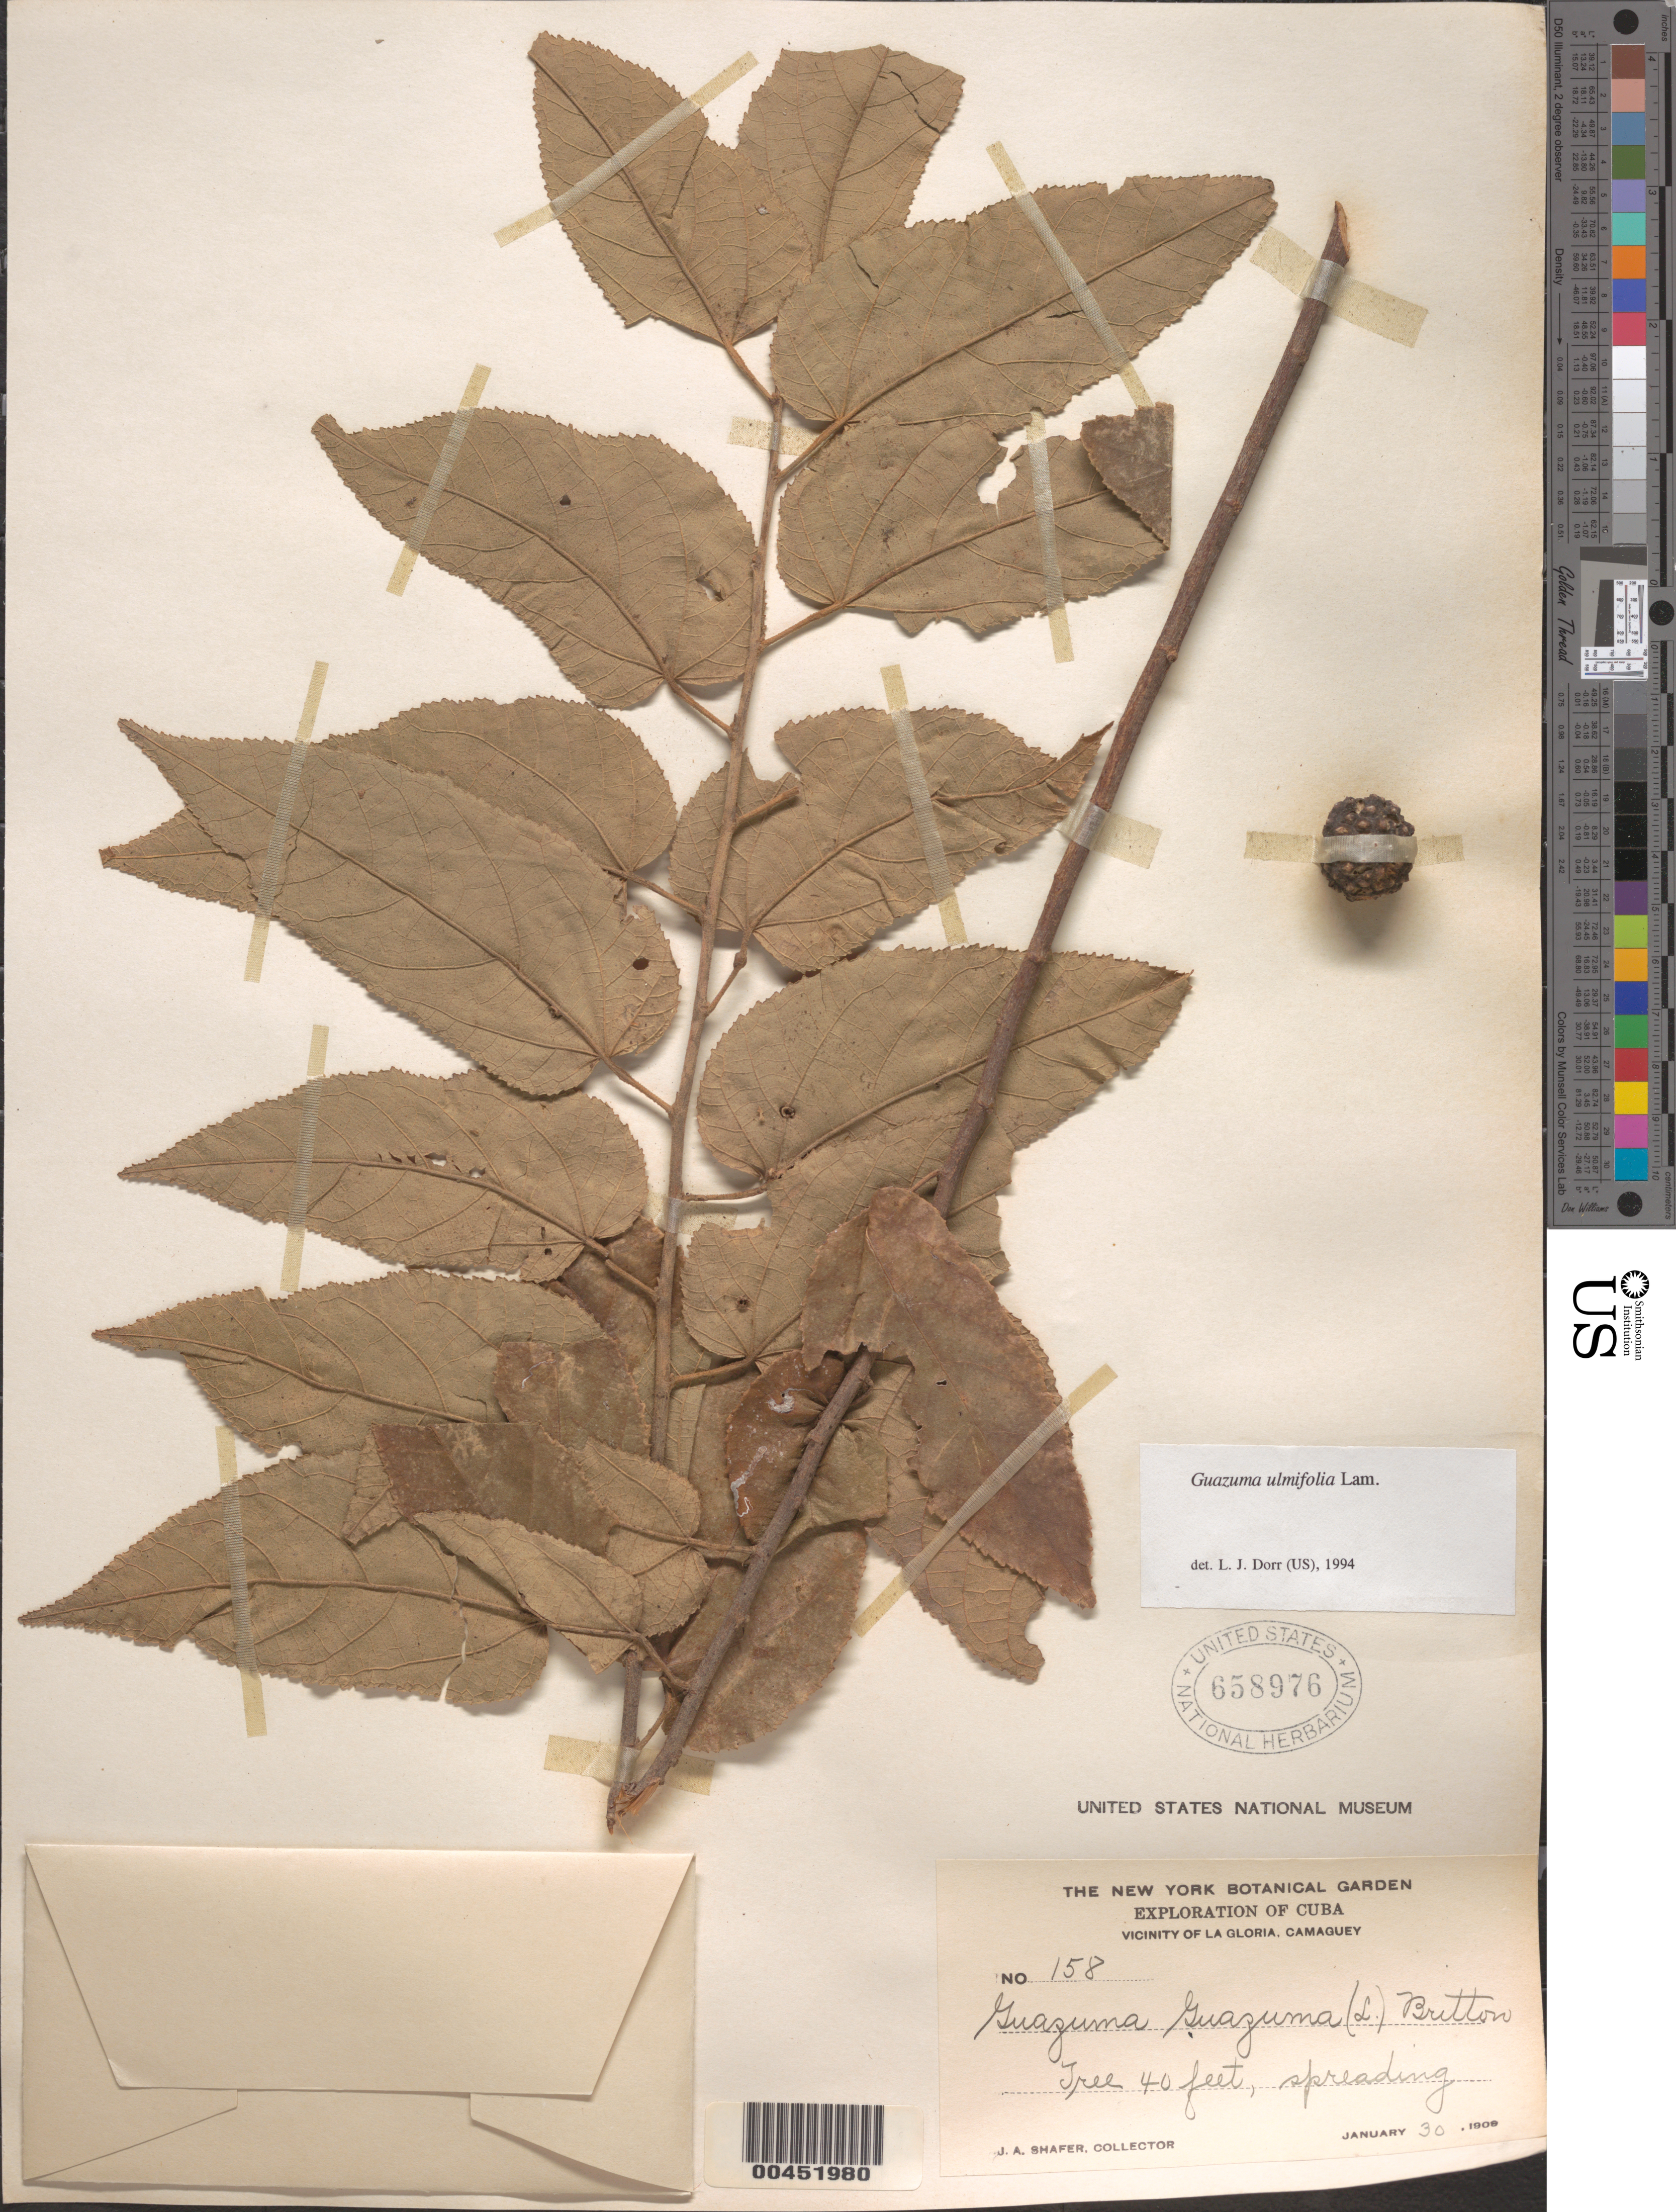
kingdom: Plantae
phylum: Tracheophyta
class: Magnoliopsida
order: Malvales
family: Malvaceae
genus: Guazuma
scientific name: Guazuma ulmifolia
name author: Lam.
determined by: Dorr, L. J., (BOT), Smithsonian Institution - National Museum of Natural History (UNITED STATES)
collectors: J. A. Shafer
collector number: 158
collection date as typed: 30 Jan 1908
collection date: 1908-01-30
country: Cuba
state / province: Camagüey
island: Greater Antilles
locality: Vicinity of La Gloria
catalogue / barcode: US 658976